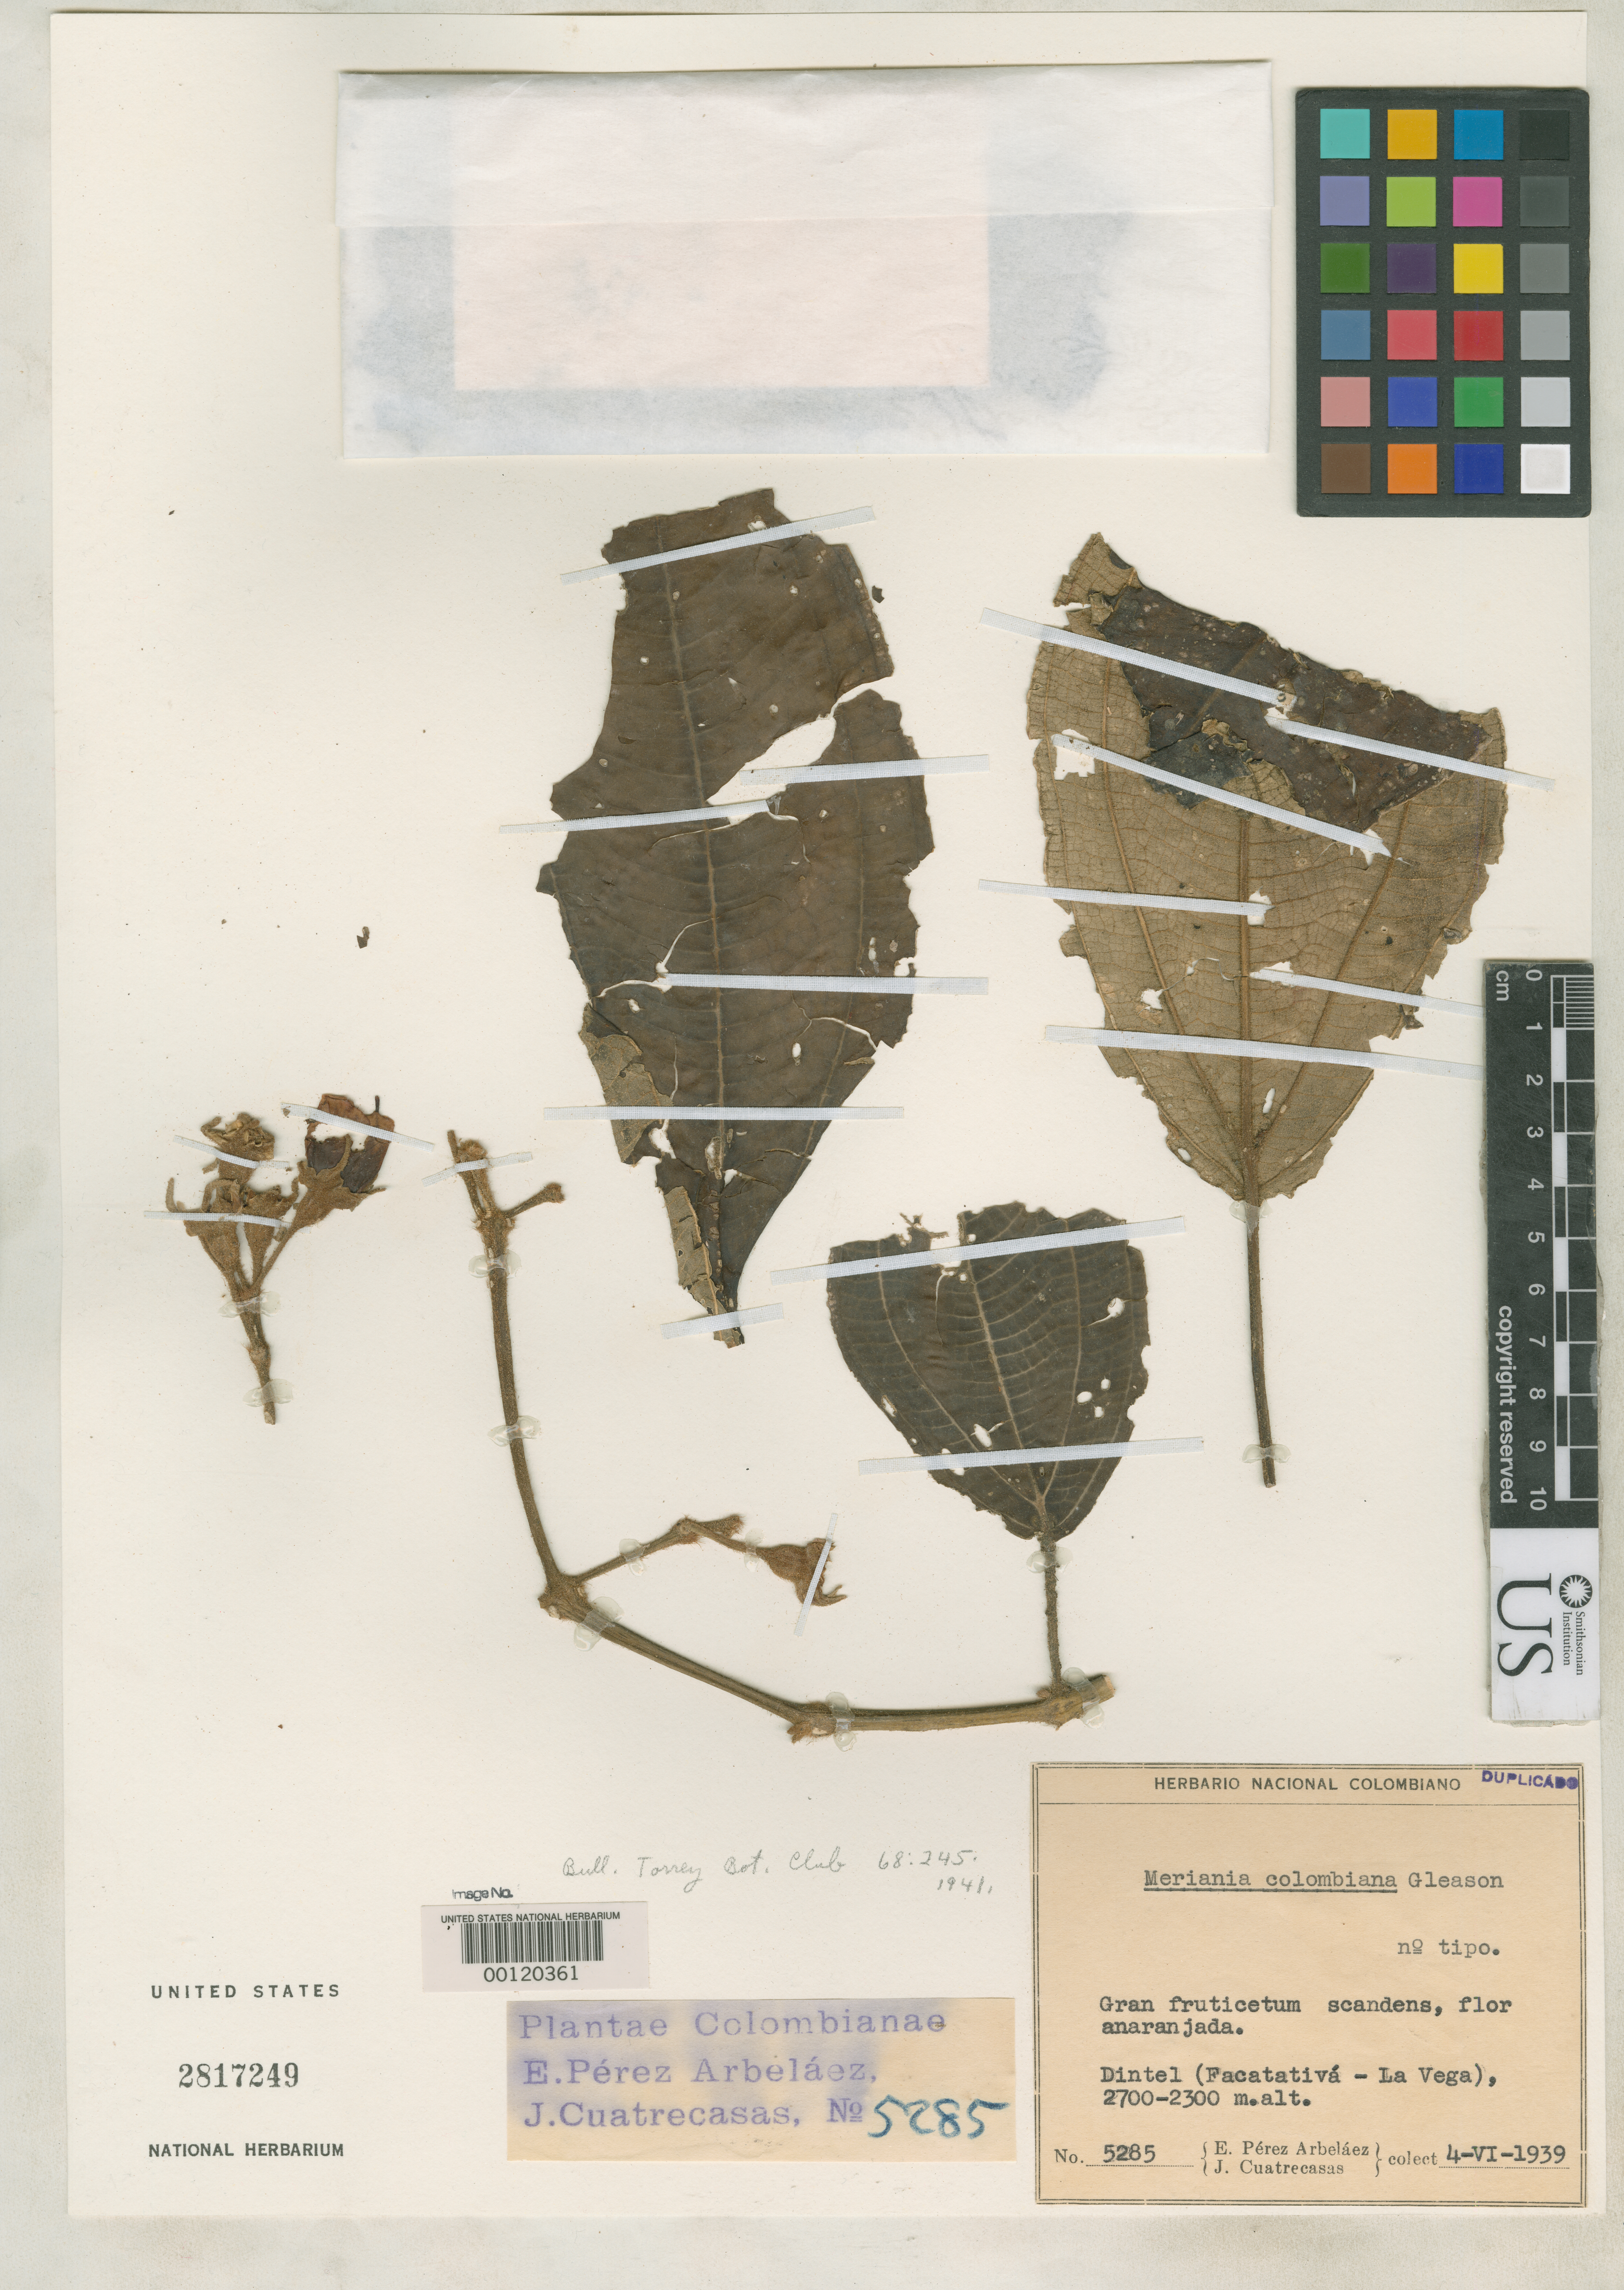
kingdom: Plantae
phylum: Tracheophyta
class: Magnoliopsida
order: Myrtales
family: Melastomataceae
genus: Meriania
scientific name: Meriania colombiana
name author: Gleason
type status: Isotype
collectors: E. Pérez Arbeláez & J. Cuatrecasas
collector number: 5285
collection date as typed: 04 Jun 1939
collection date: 1939-06-04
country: Colombia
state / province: Cundinamarca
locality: Dintel.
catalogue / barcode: US 2817249